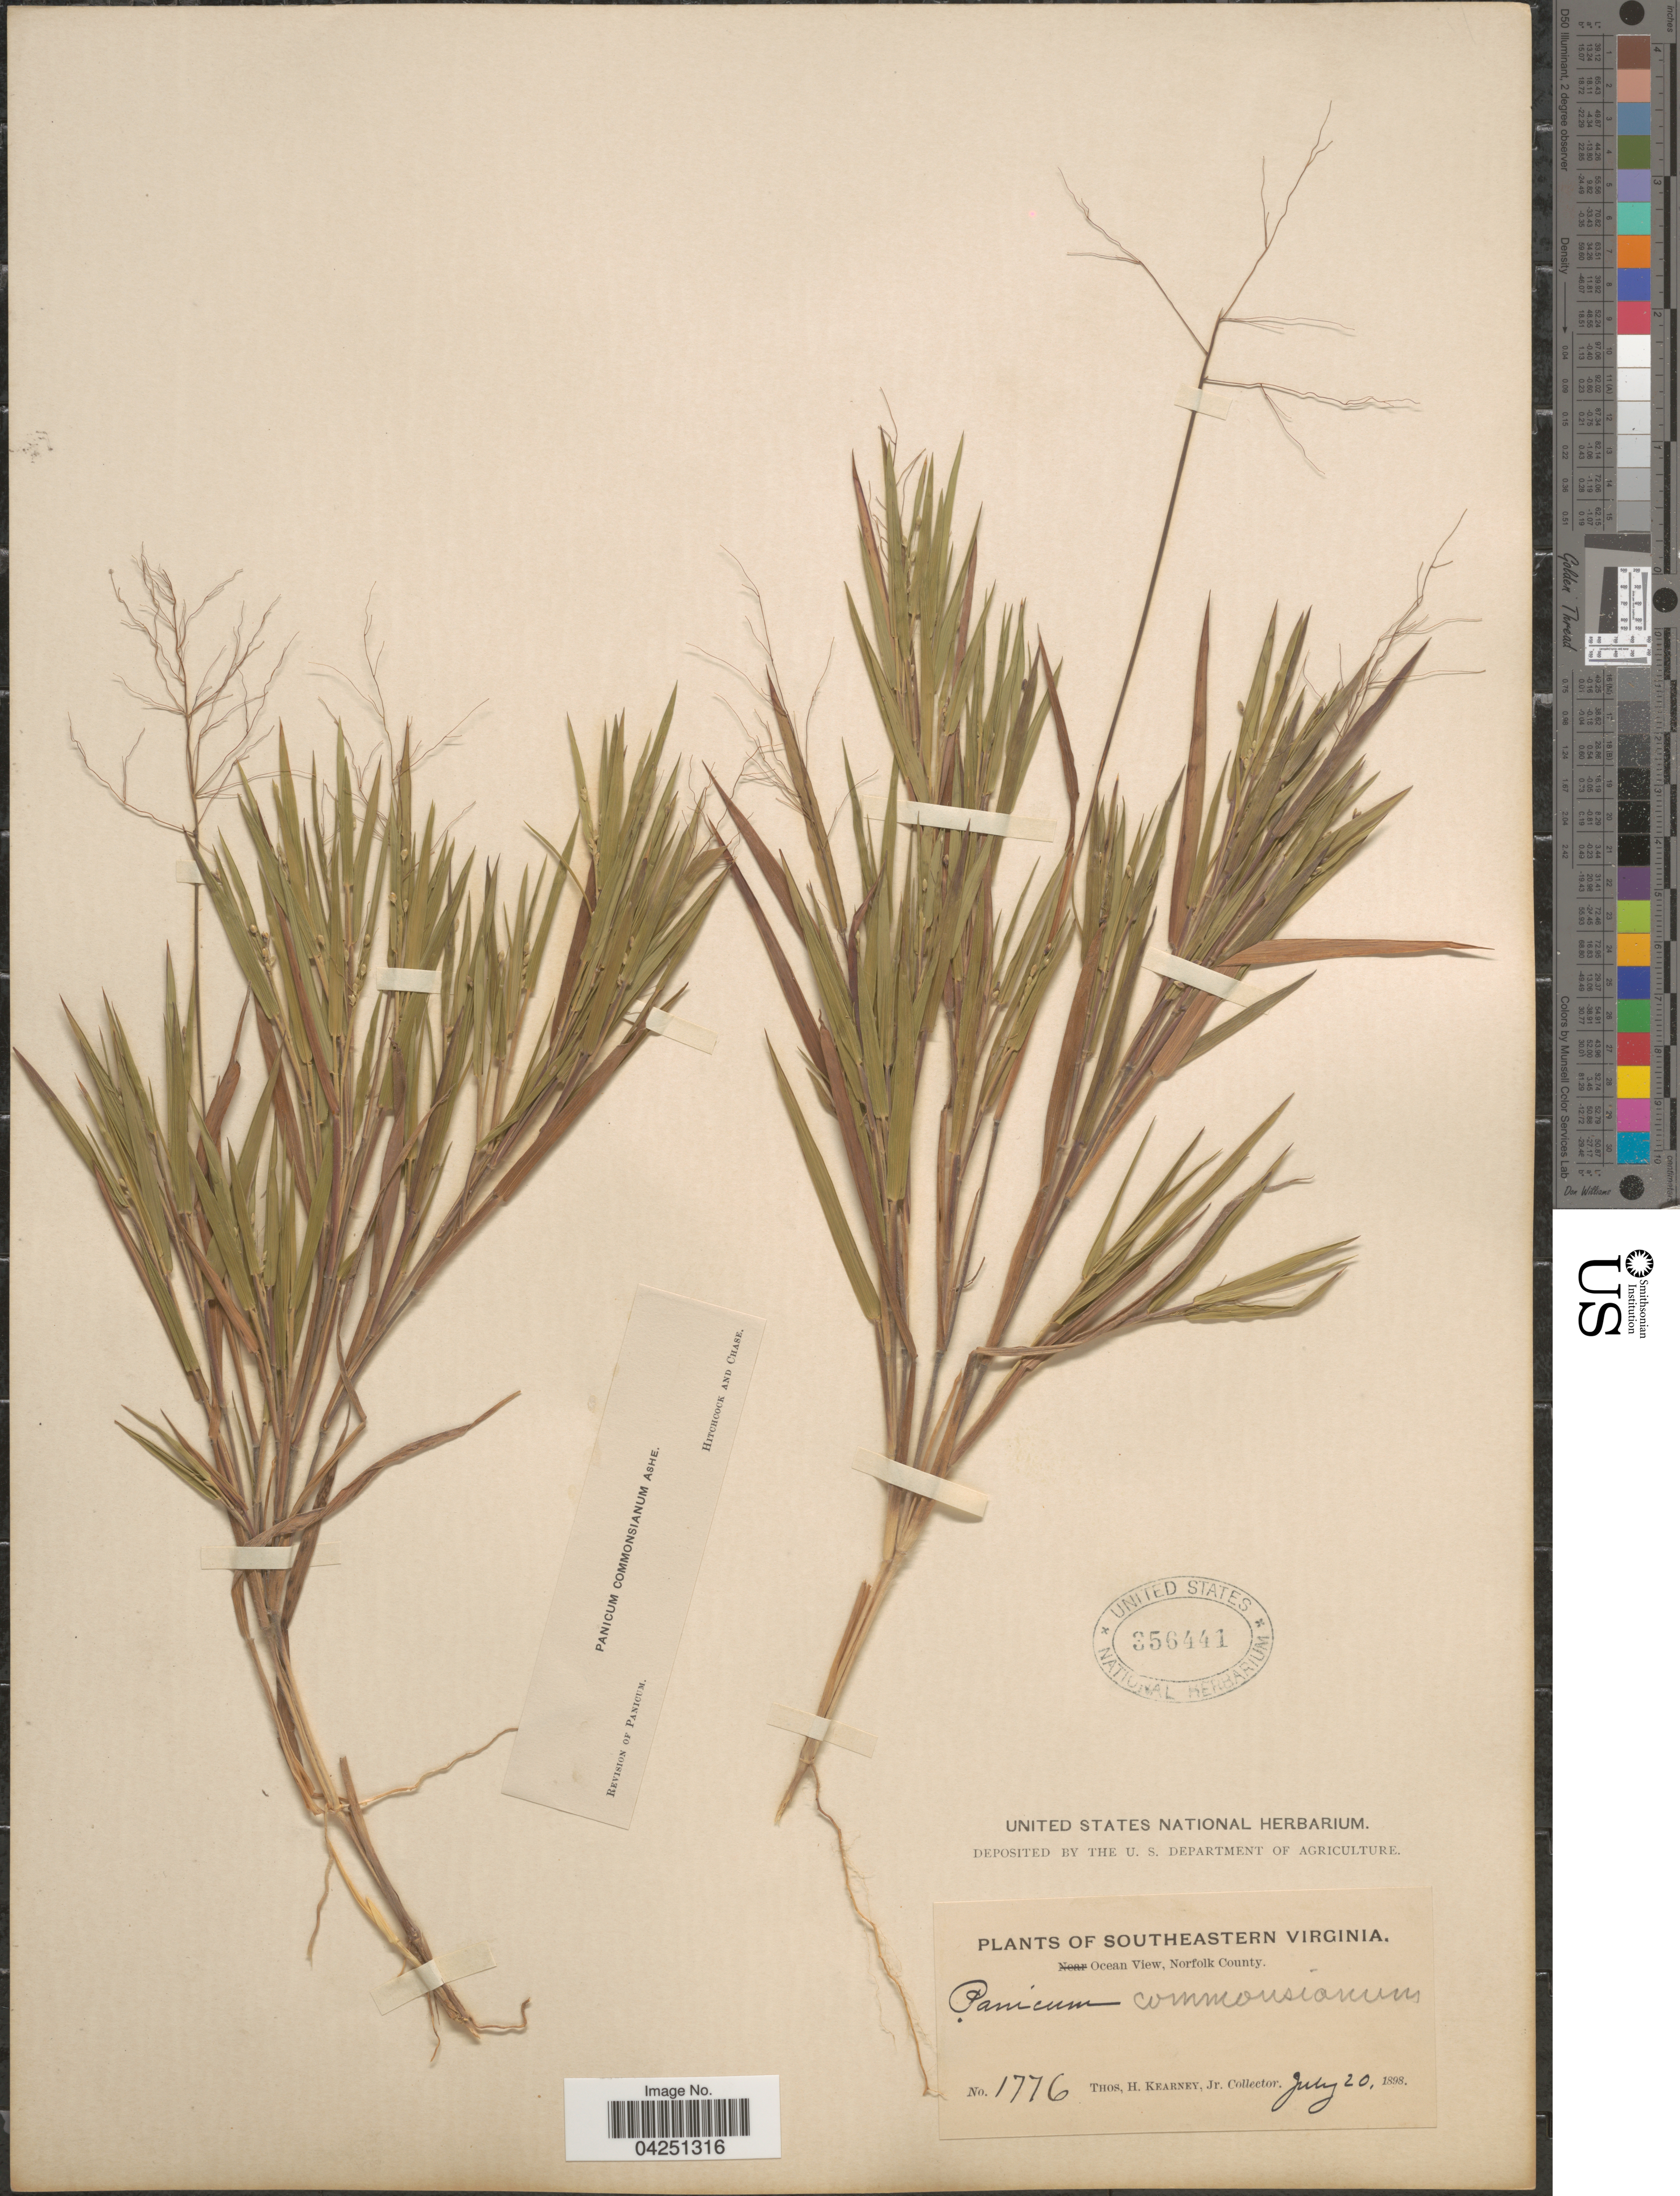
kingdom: Plantae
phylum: Tracheophyta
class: Liliopsida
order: Poales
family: Poaceae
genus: Dichanthelium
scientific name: Dichanthelium acuminatum var. acuminatum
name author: (Sw.) Gould & C.A. Clark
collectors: T. H. Kearney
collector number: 1776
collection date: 1898-07-20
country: United States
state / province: Virginia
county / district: City of Norfolk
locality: Southeastern Virginia. Ocean View, Norfolk County.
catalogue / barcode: US 356441